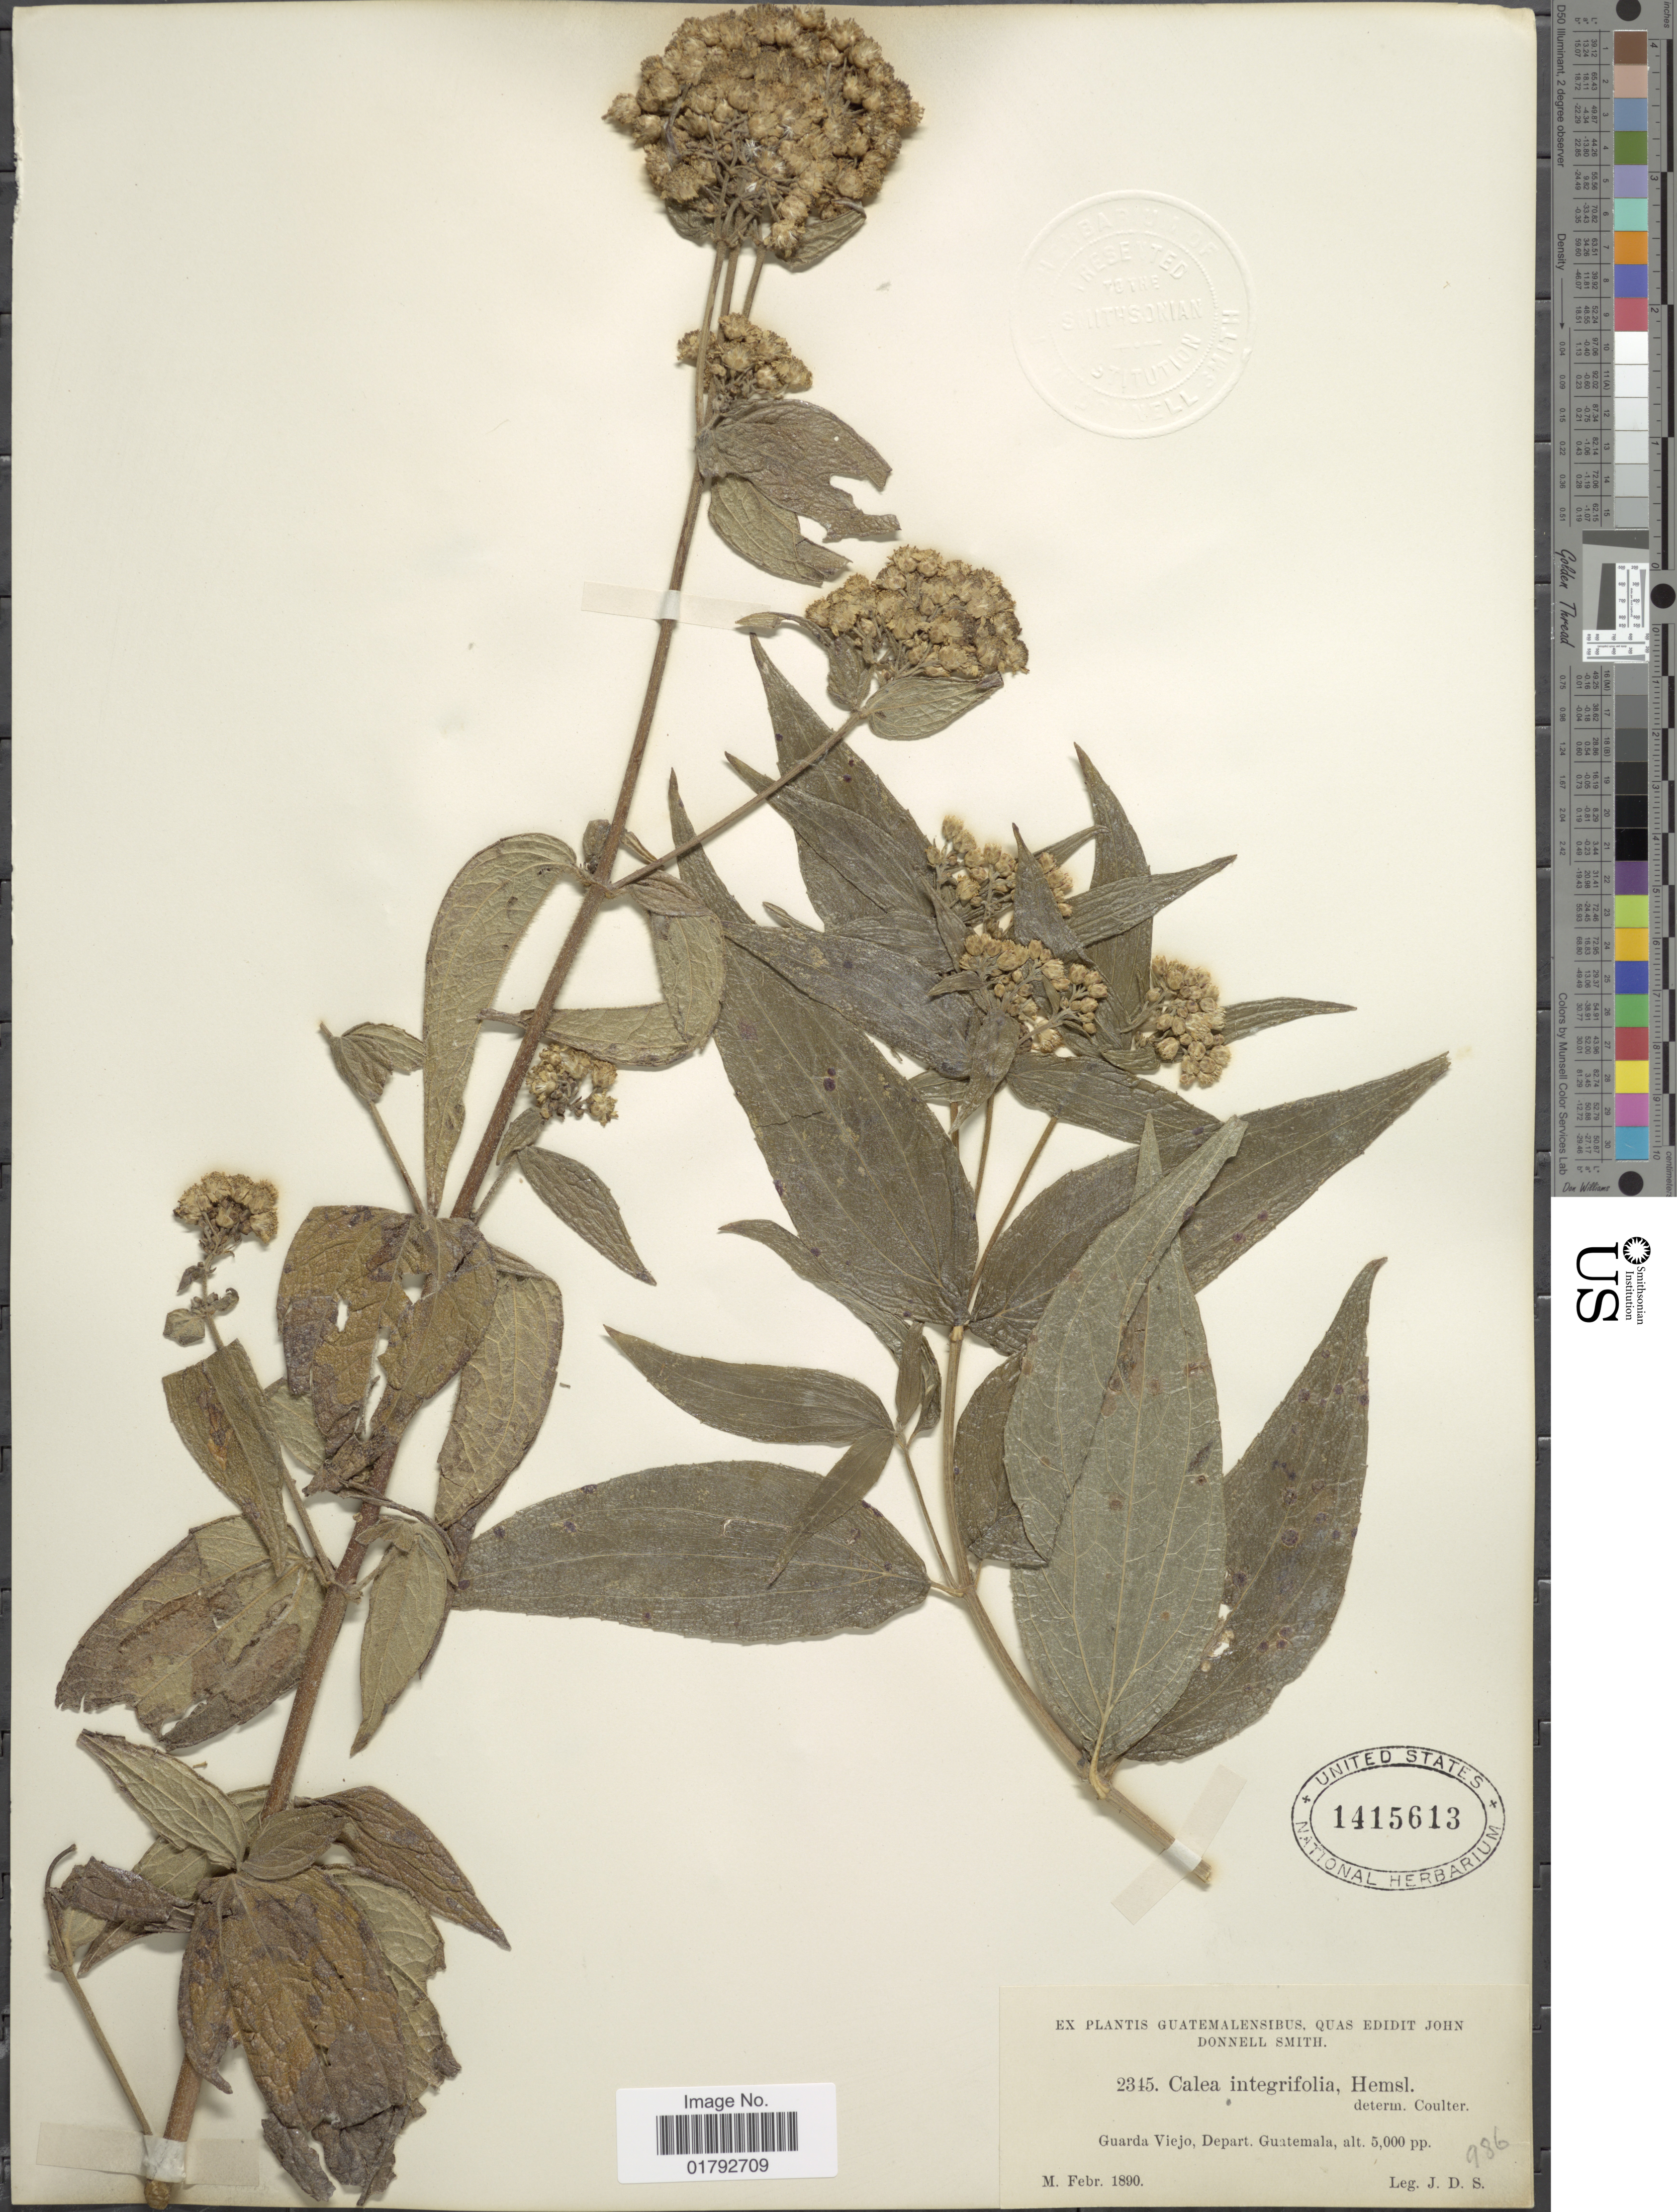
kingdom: Plantae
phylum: Tracheophyta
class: Magnoliopsida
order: Asterales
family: Asteraceae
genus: Alloispermum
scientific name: Alloispermum integrifolium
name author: (DC.) H. Rob.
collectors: J. Donnell Smith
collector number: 2345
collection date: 1890-02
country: Guatemala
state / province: Guatemala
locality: Guarda Viejo, Depart, Guatemala.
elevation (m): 1524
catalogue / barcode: US 1415613